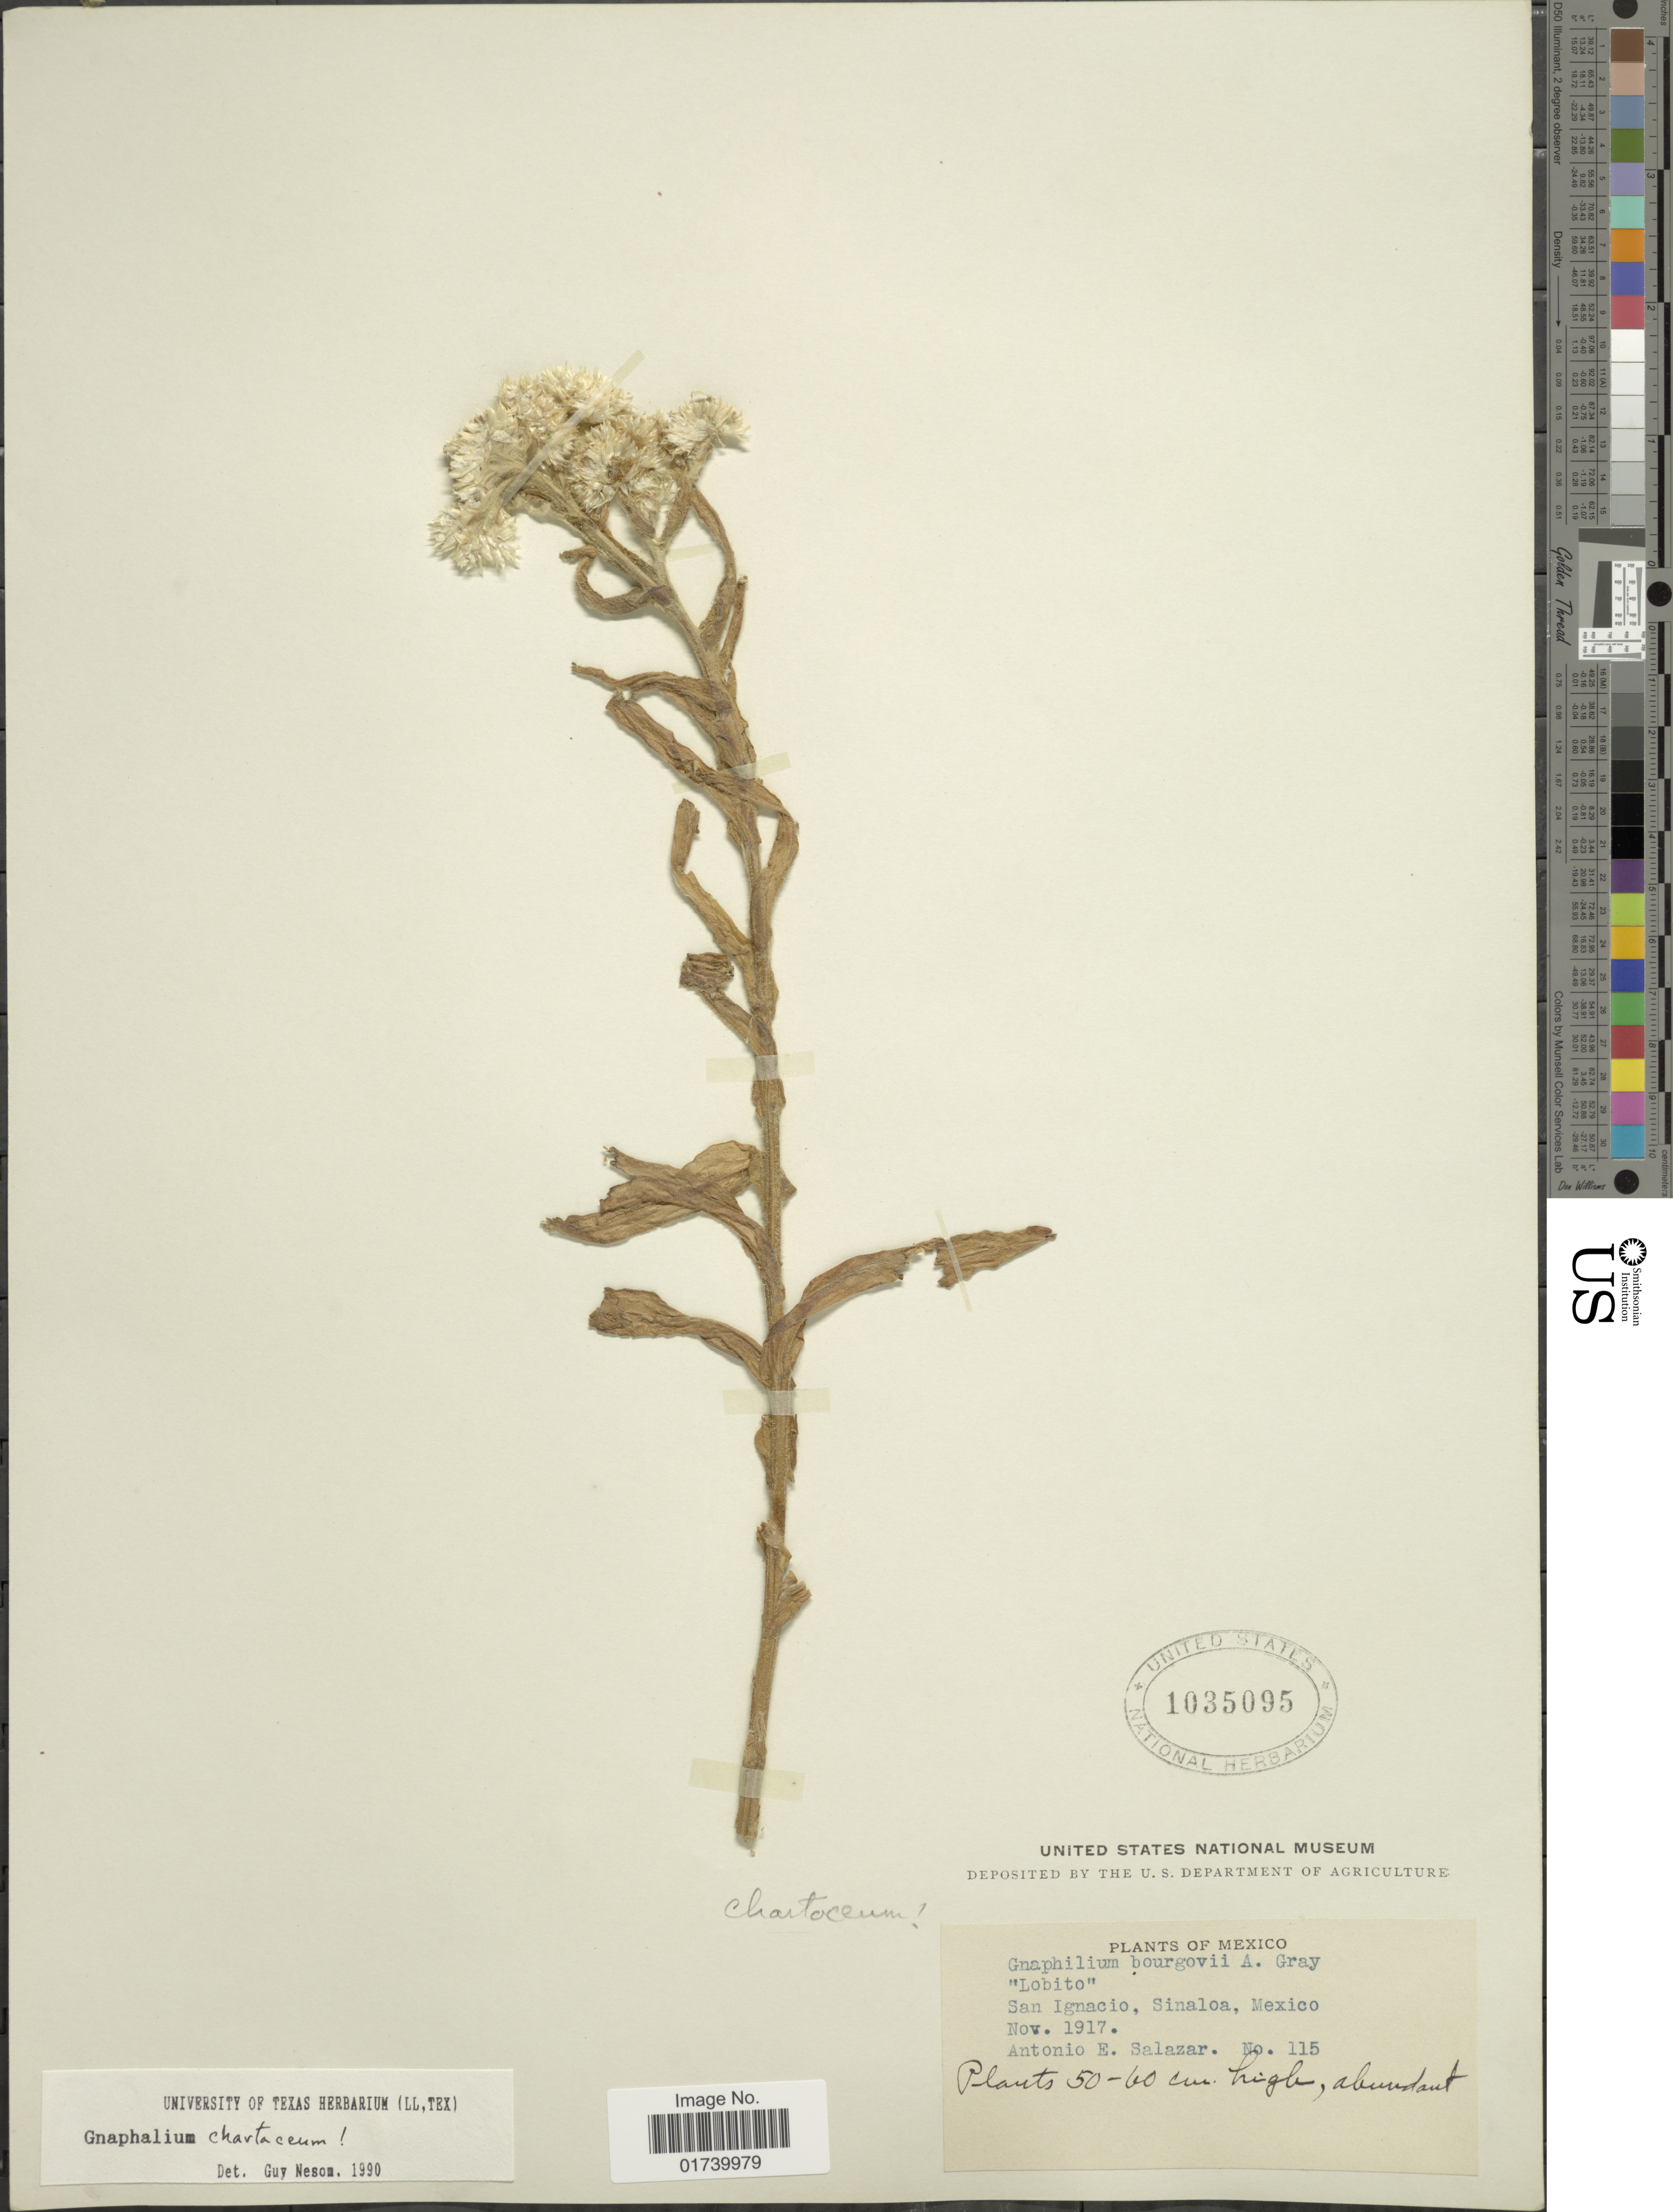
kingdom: Plantae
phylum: Tracheophyta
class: Magnoliopsida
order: Asterales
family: Asteraceae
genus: Pseudognaphalium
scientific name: Pseudognaphalium chartaceum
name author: (Greenm.) Anderb.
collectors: A. E. Salazar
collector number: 115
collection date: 1917-11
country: Mexico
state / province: Sinaloa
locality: San Ignacio, Sinaloa.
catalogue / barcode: US 1035095